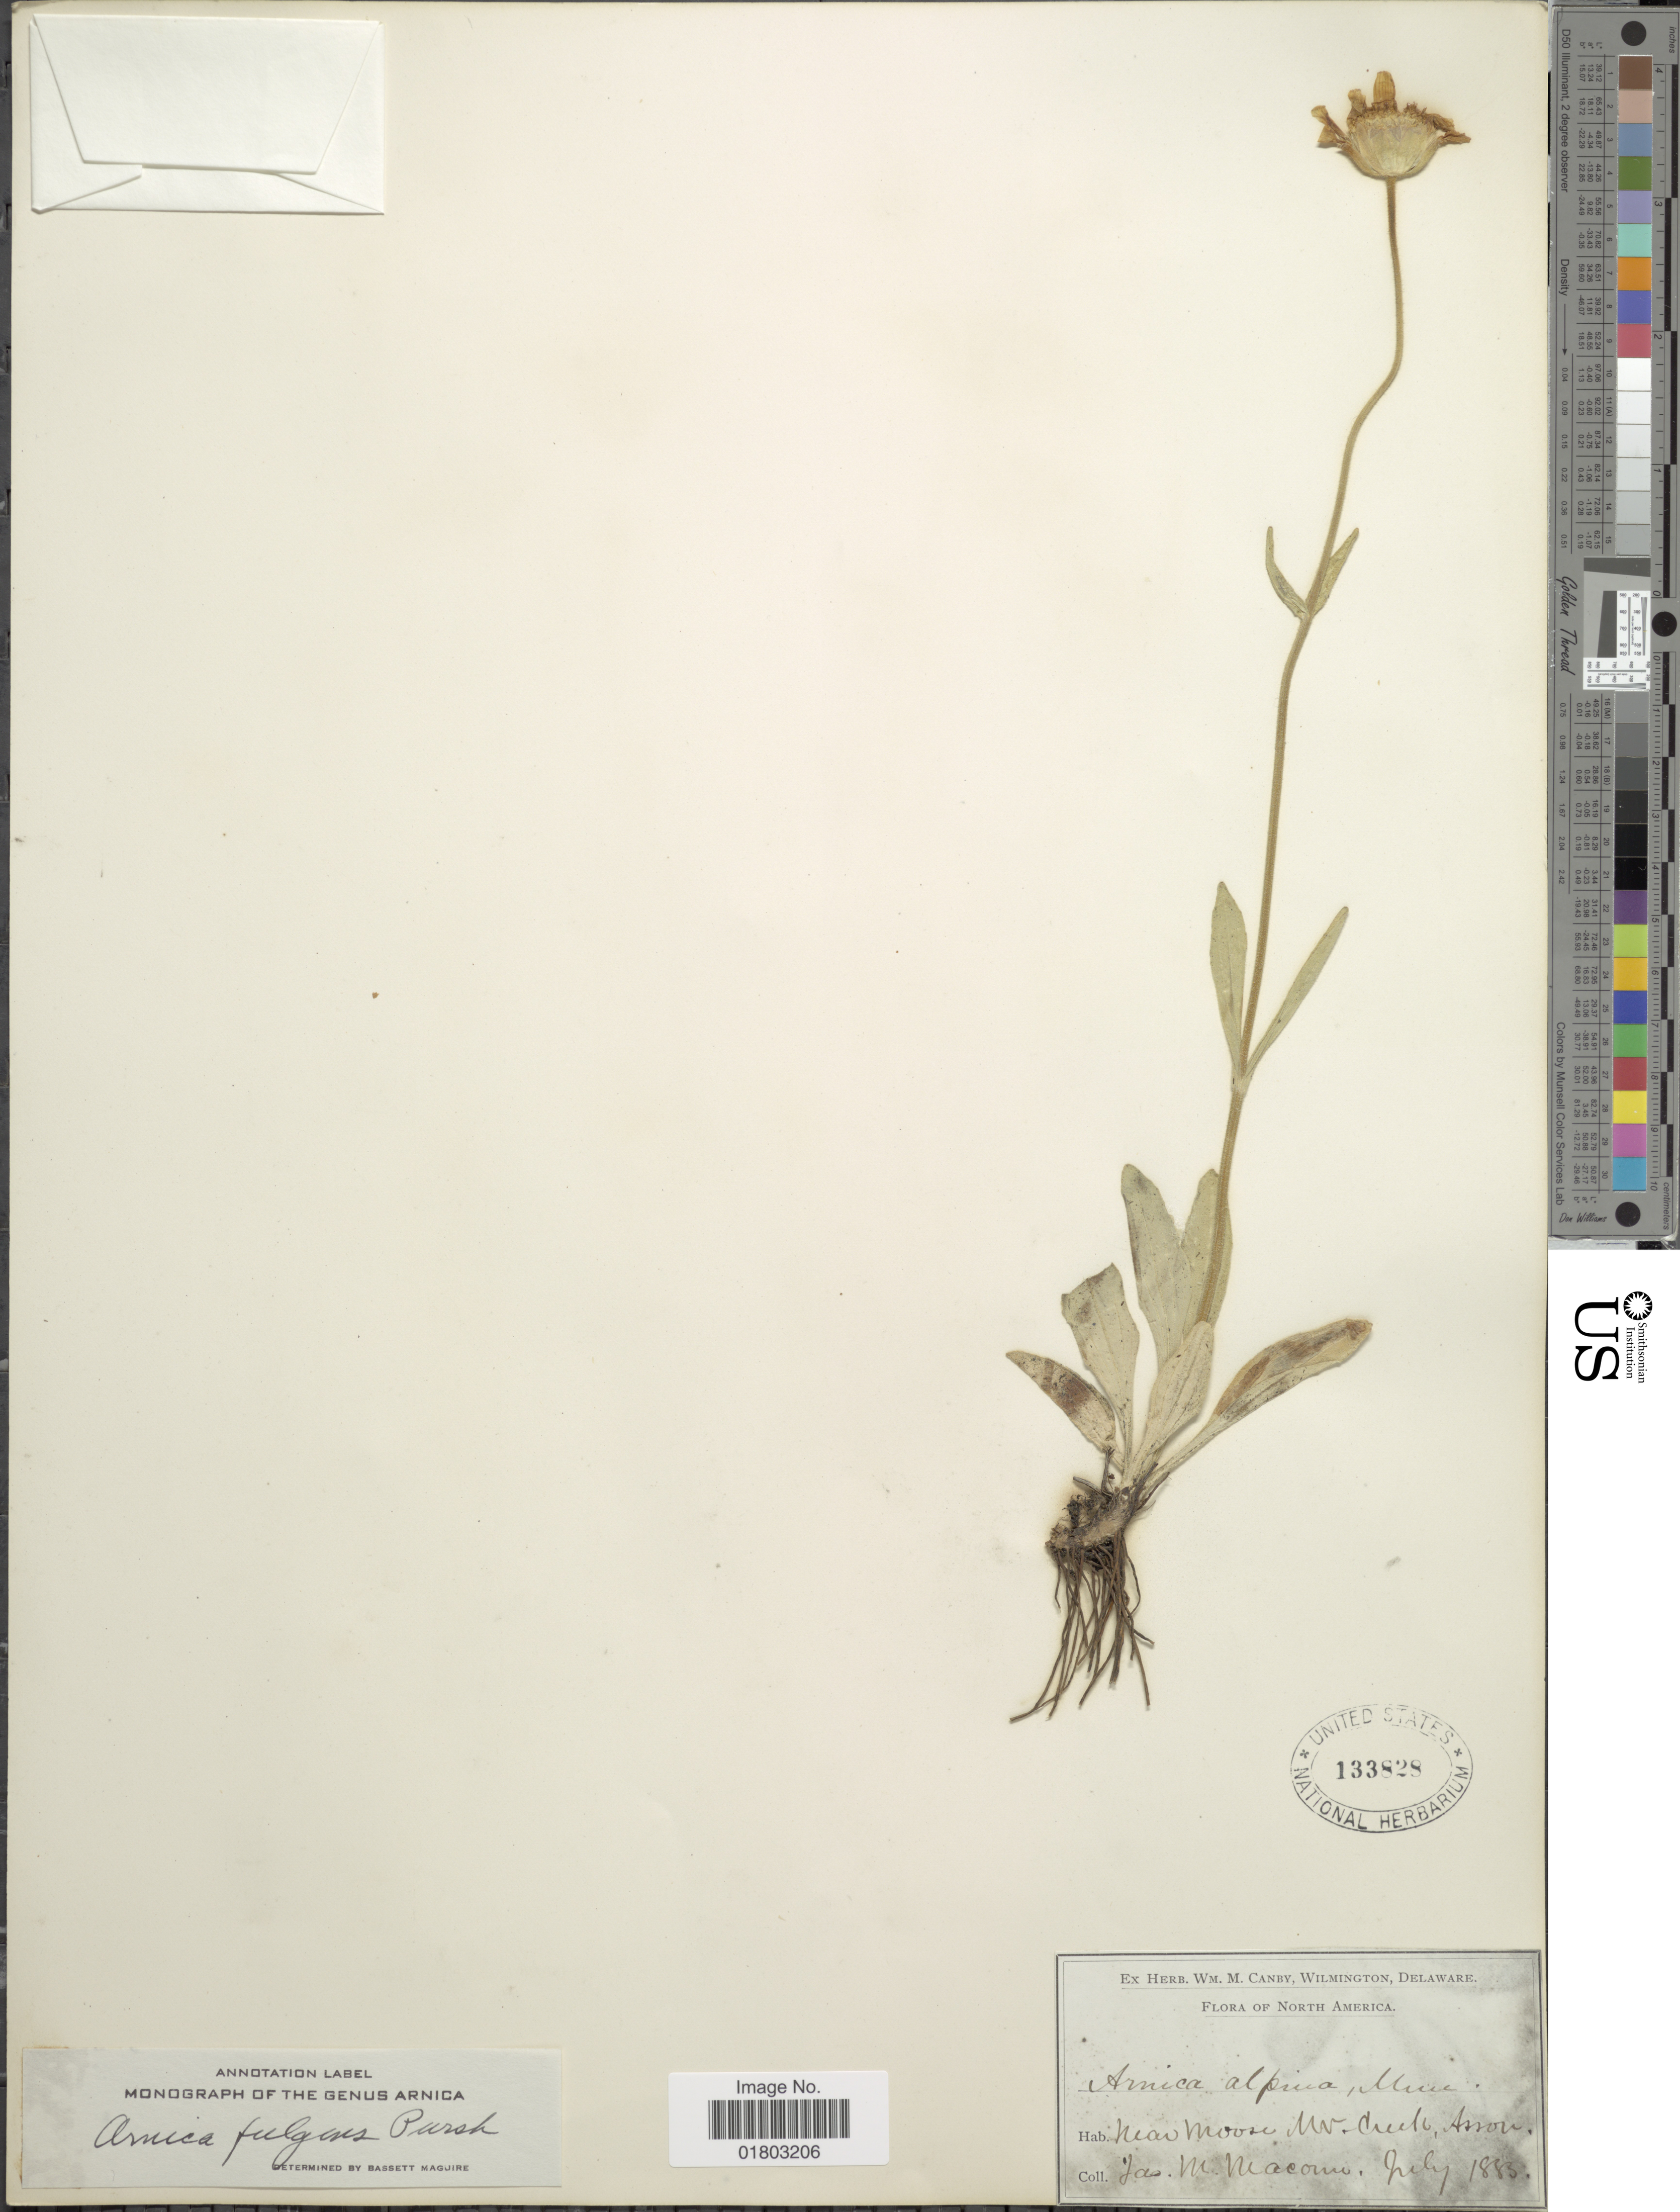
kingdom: Plantae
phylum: Tracheophyta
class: Magnoliopsida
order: Asterales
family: Asteraceae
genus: Arnica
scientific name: Arnica fulgens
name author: Pursh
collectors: J. M. Macoun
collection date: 1883-07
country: Canada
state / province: Alberta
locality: Near Moose Mt Creek, Asson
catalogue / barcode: US 133828